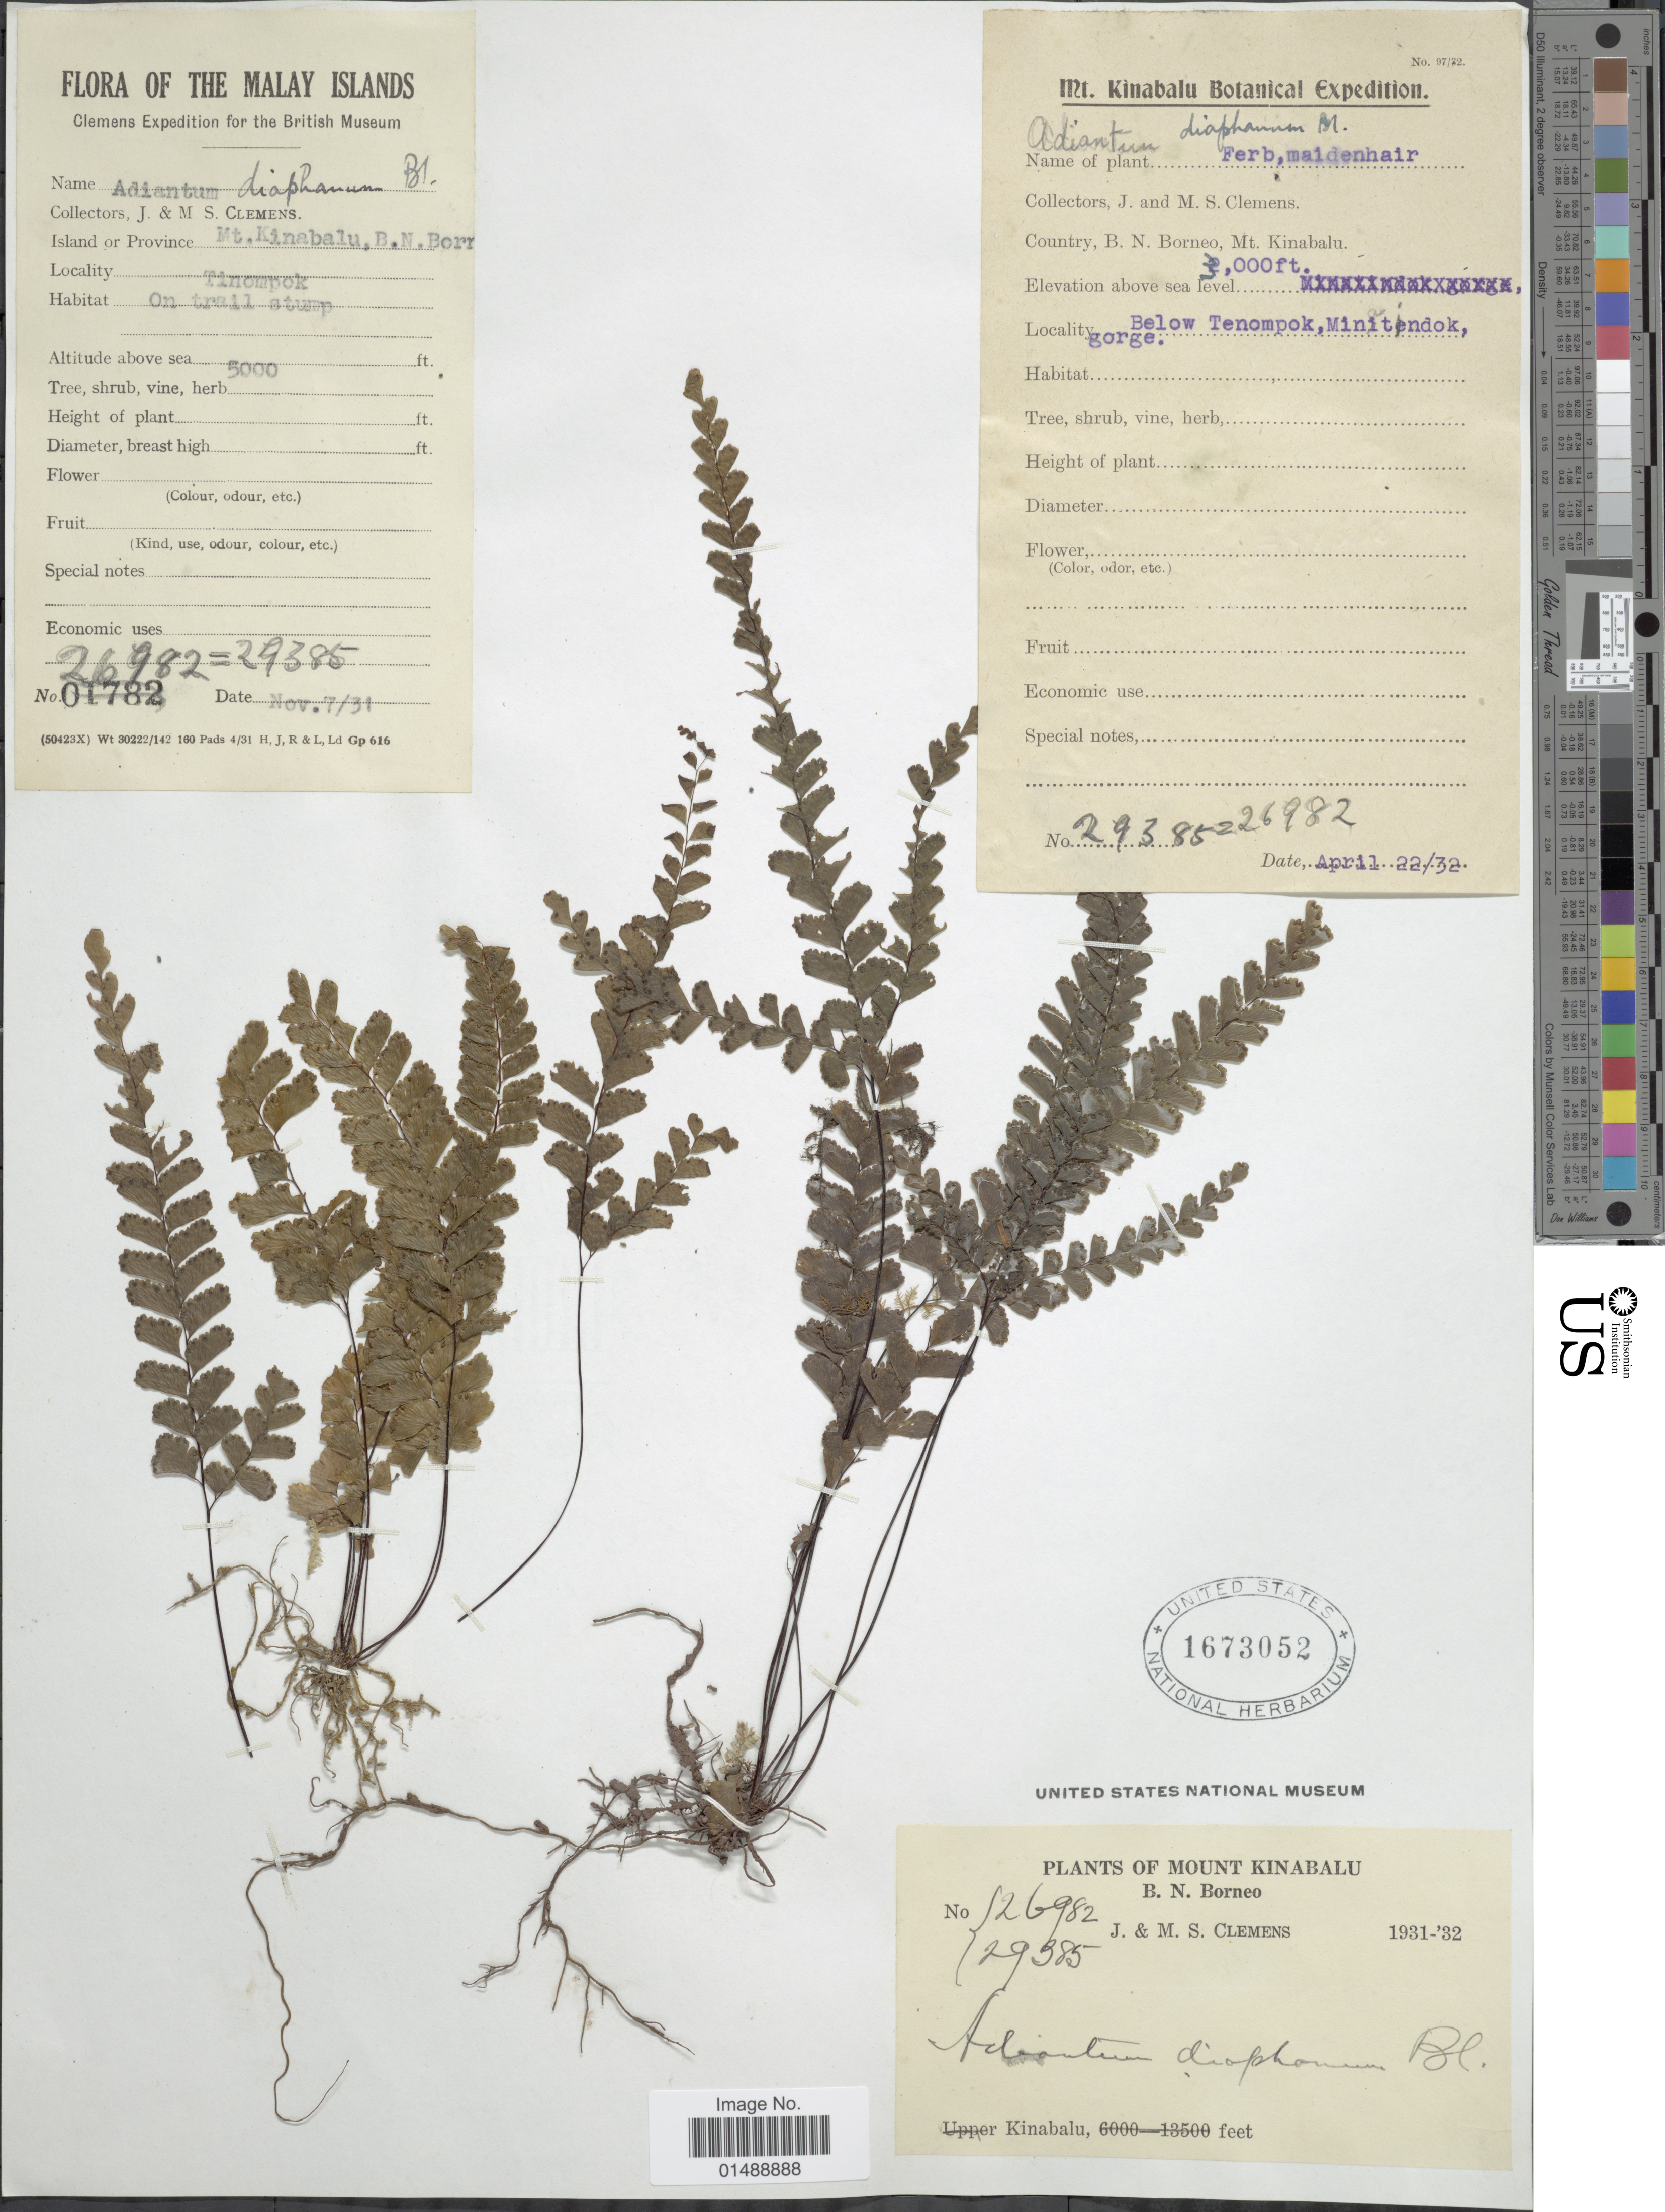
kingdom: Plantae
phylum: Tracheophyta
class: Polypodiopsida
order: Polypodiales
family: Pteridaceae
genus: Adiantum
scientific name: Adiantum diaphanum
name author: Blume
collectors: J. Clemens & M. S. Clemens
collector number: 29385=26982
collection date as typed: Transcribed d/m/y: 22/4/32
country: Malaysia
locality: B. N. Borneo, Mt Kinabalu, Below Tenompok, Minitendok, gorge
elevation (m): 914